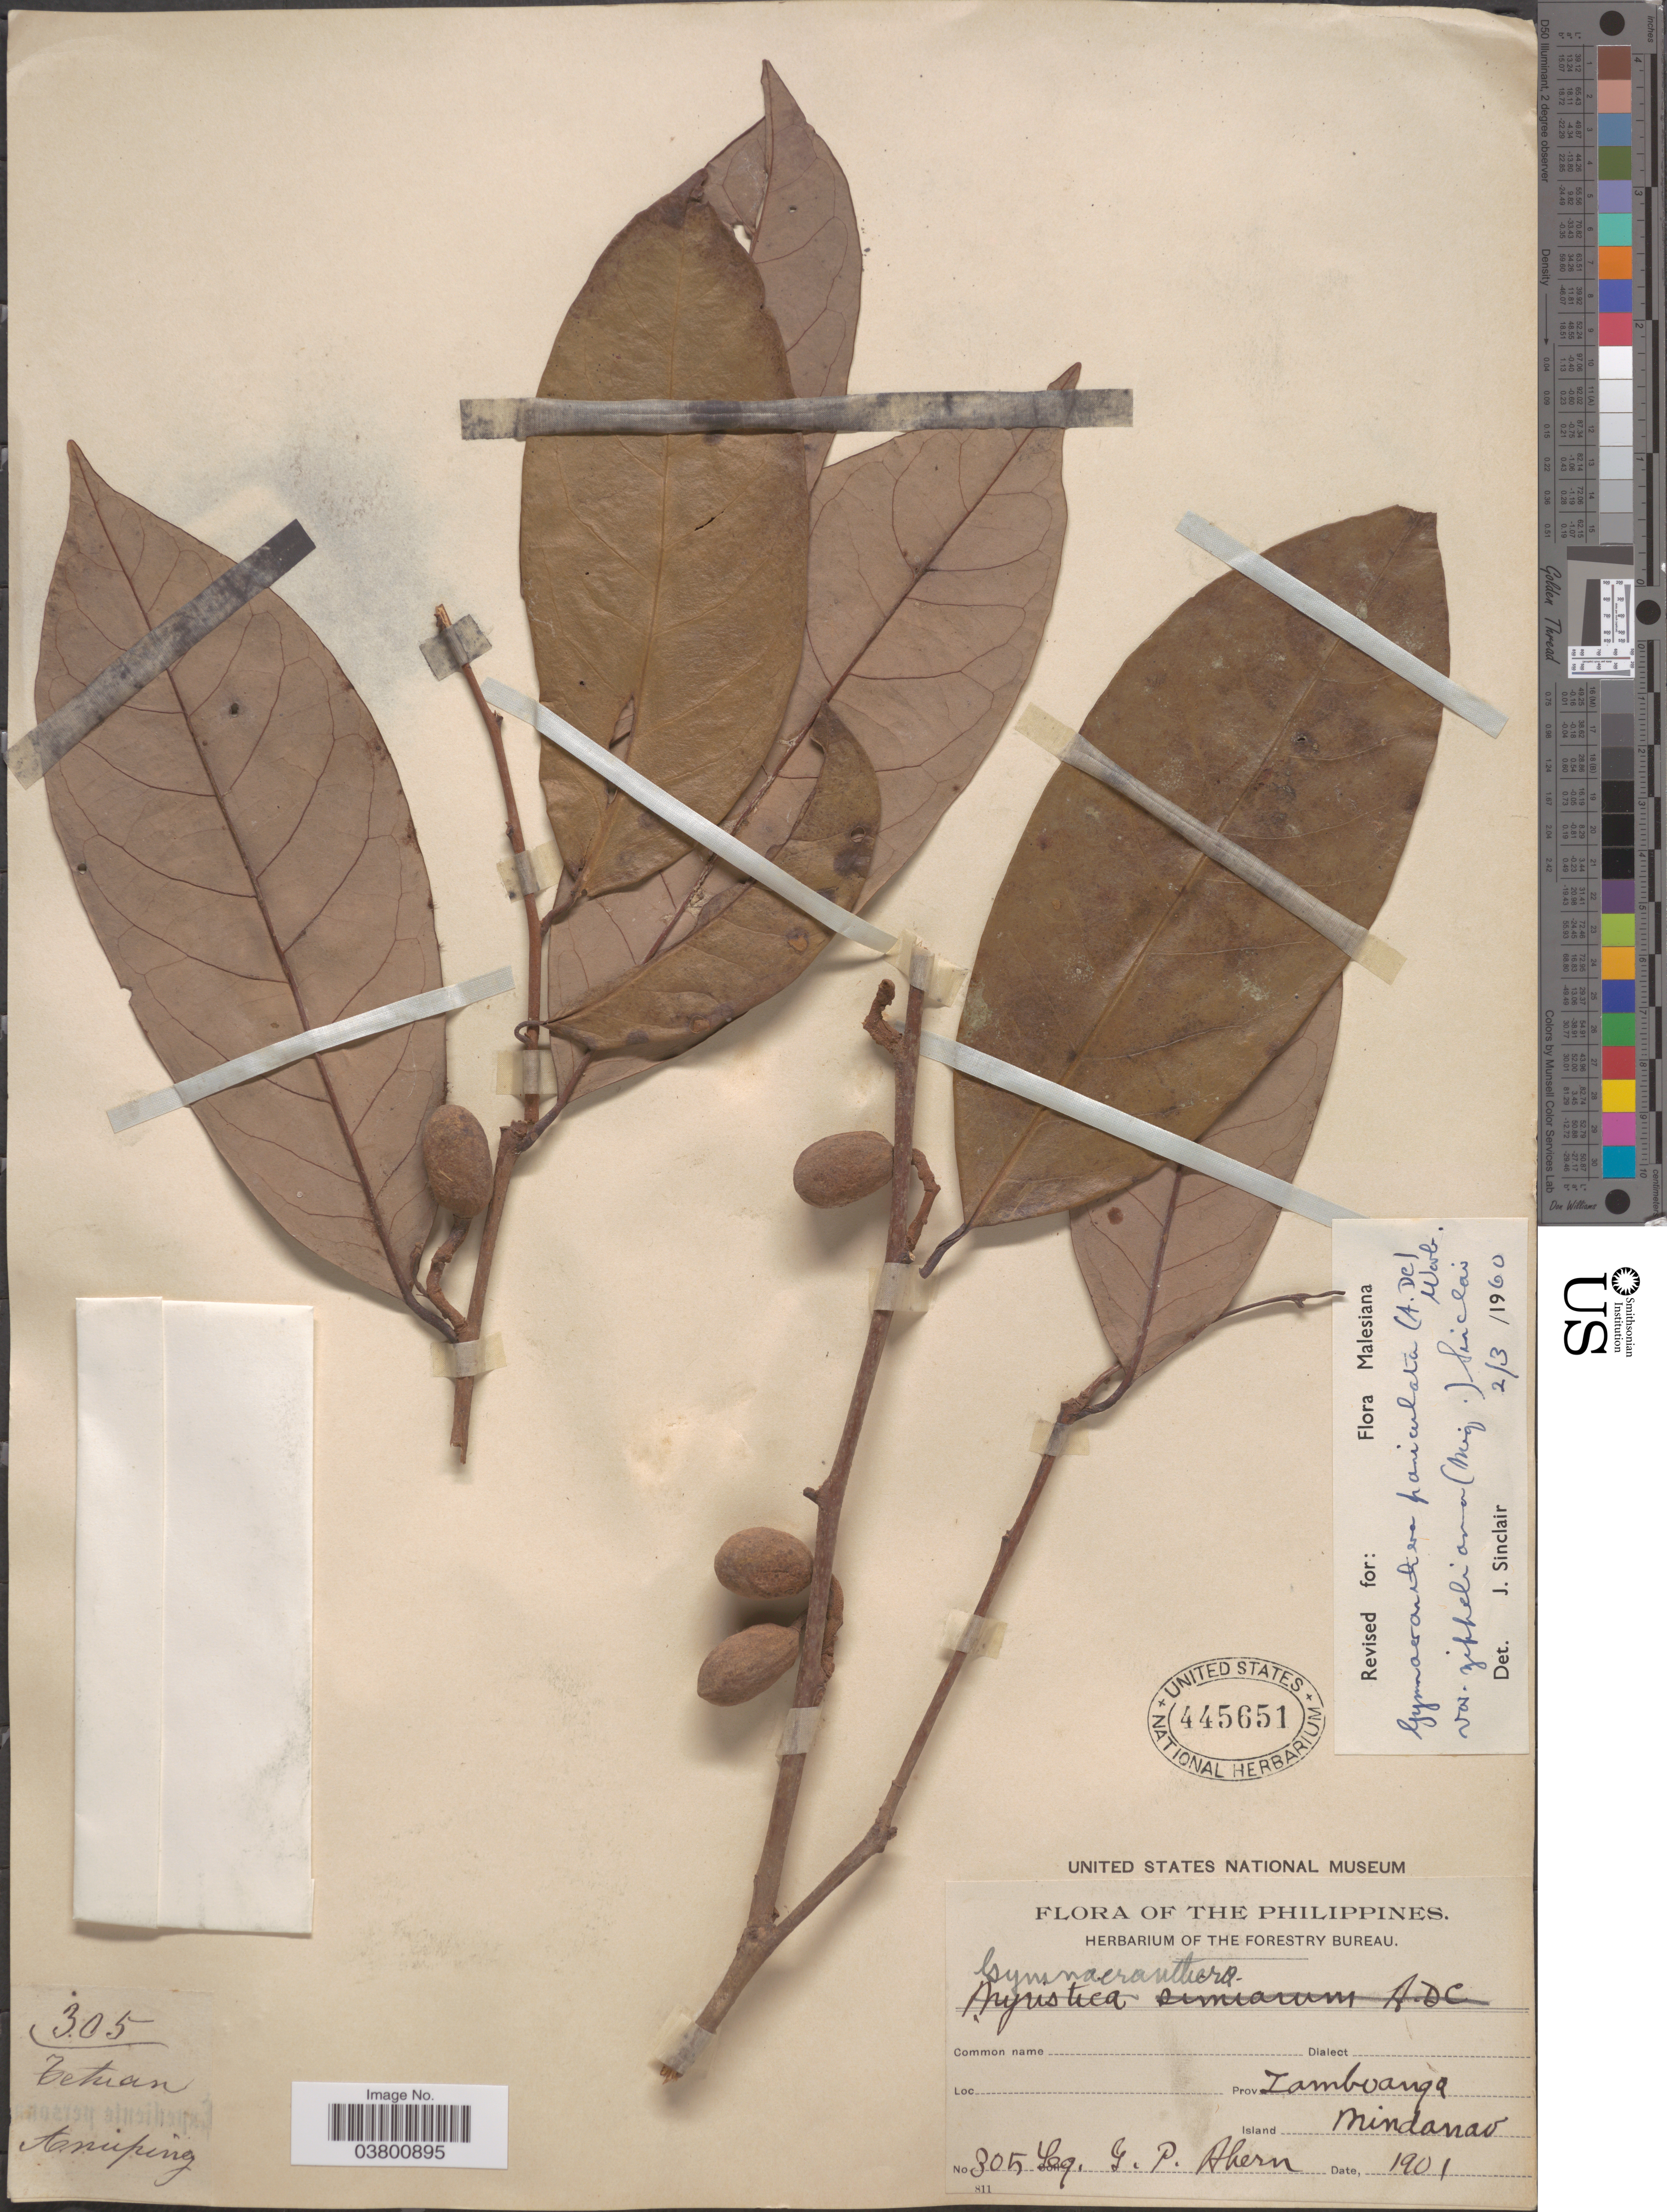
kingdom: Plantae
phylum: Tracheophyta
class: Magnoliopsida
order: Magnoliales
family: Myristicaceae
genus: Gymnacranthera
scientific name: Gymnacranthera paniculata var. zippeliana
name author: (DC.) Warb.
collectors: G. Ahern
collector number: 305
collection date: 1901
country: Philippines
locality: Prov. Zamboanga. Island Mindanao.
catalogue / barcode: US 445651